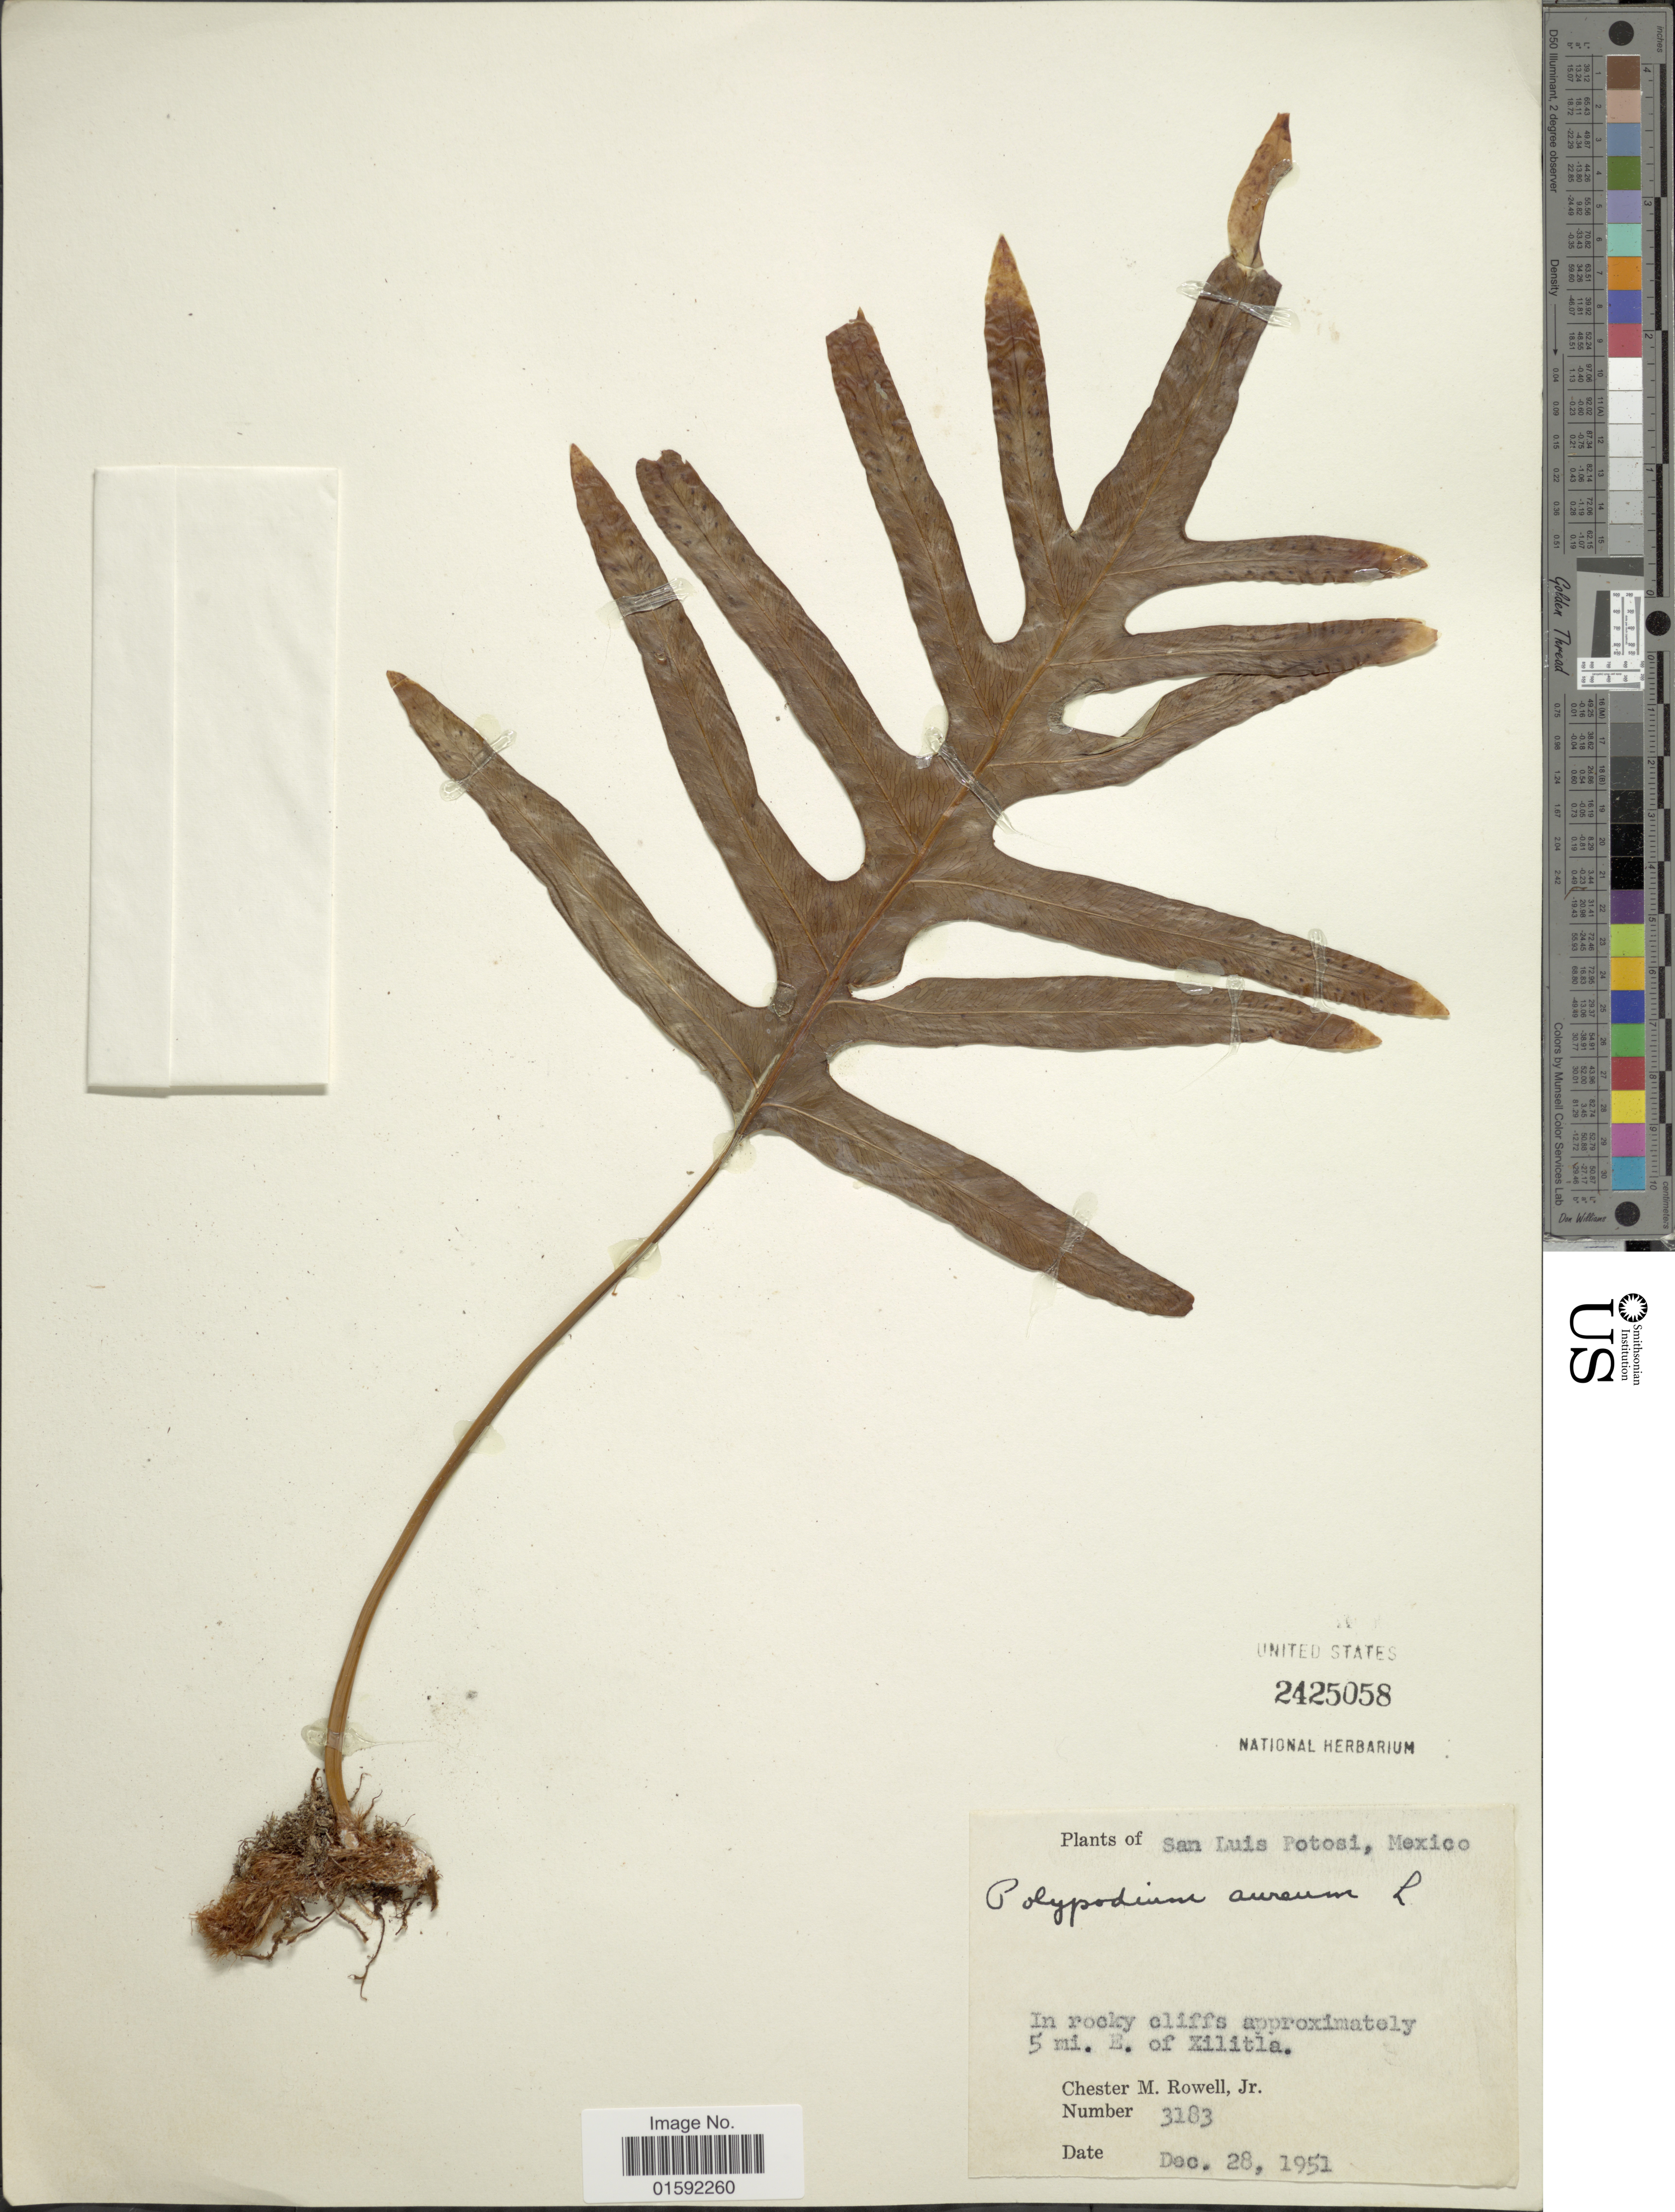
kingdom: Plantae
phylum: Tracheophyta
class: Polypodiopsida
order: Polypodiales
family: Polypodiaceae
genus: Phlebodium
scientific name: Phlebodium pseudoaureum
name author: (Cav.) Lellinger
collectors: C. M. Rowell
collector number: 3183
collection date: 1951-12-28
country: Mexico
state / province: San Luis Potosí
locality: San Luis Potosi, Mexico, 5 mi. E. of Xilitla.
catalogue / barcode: US 2425058